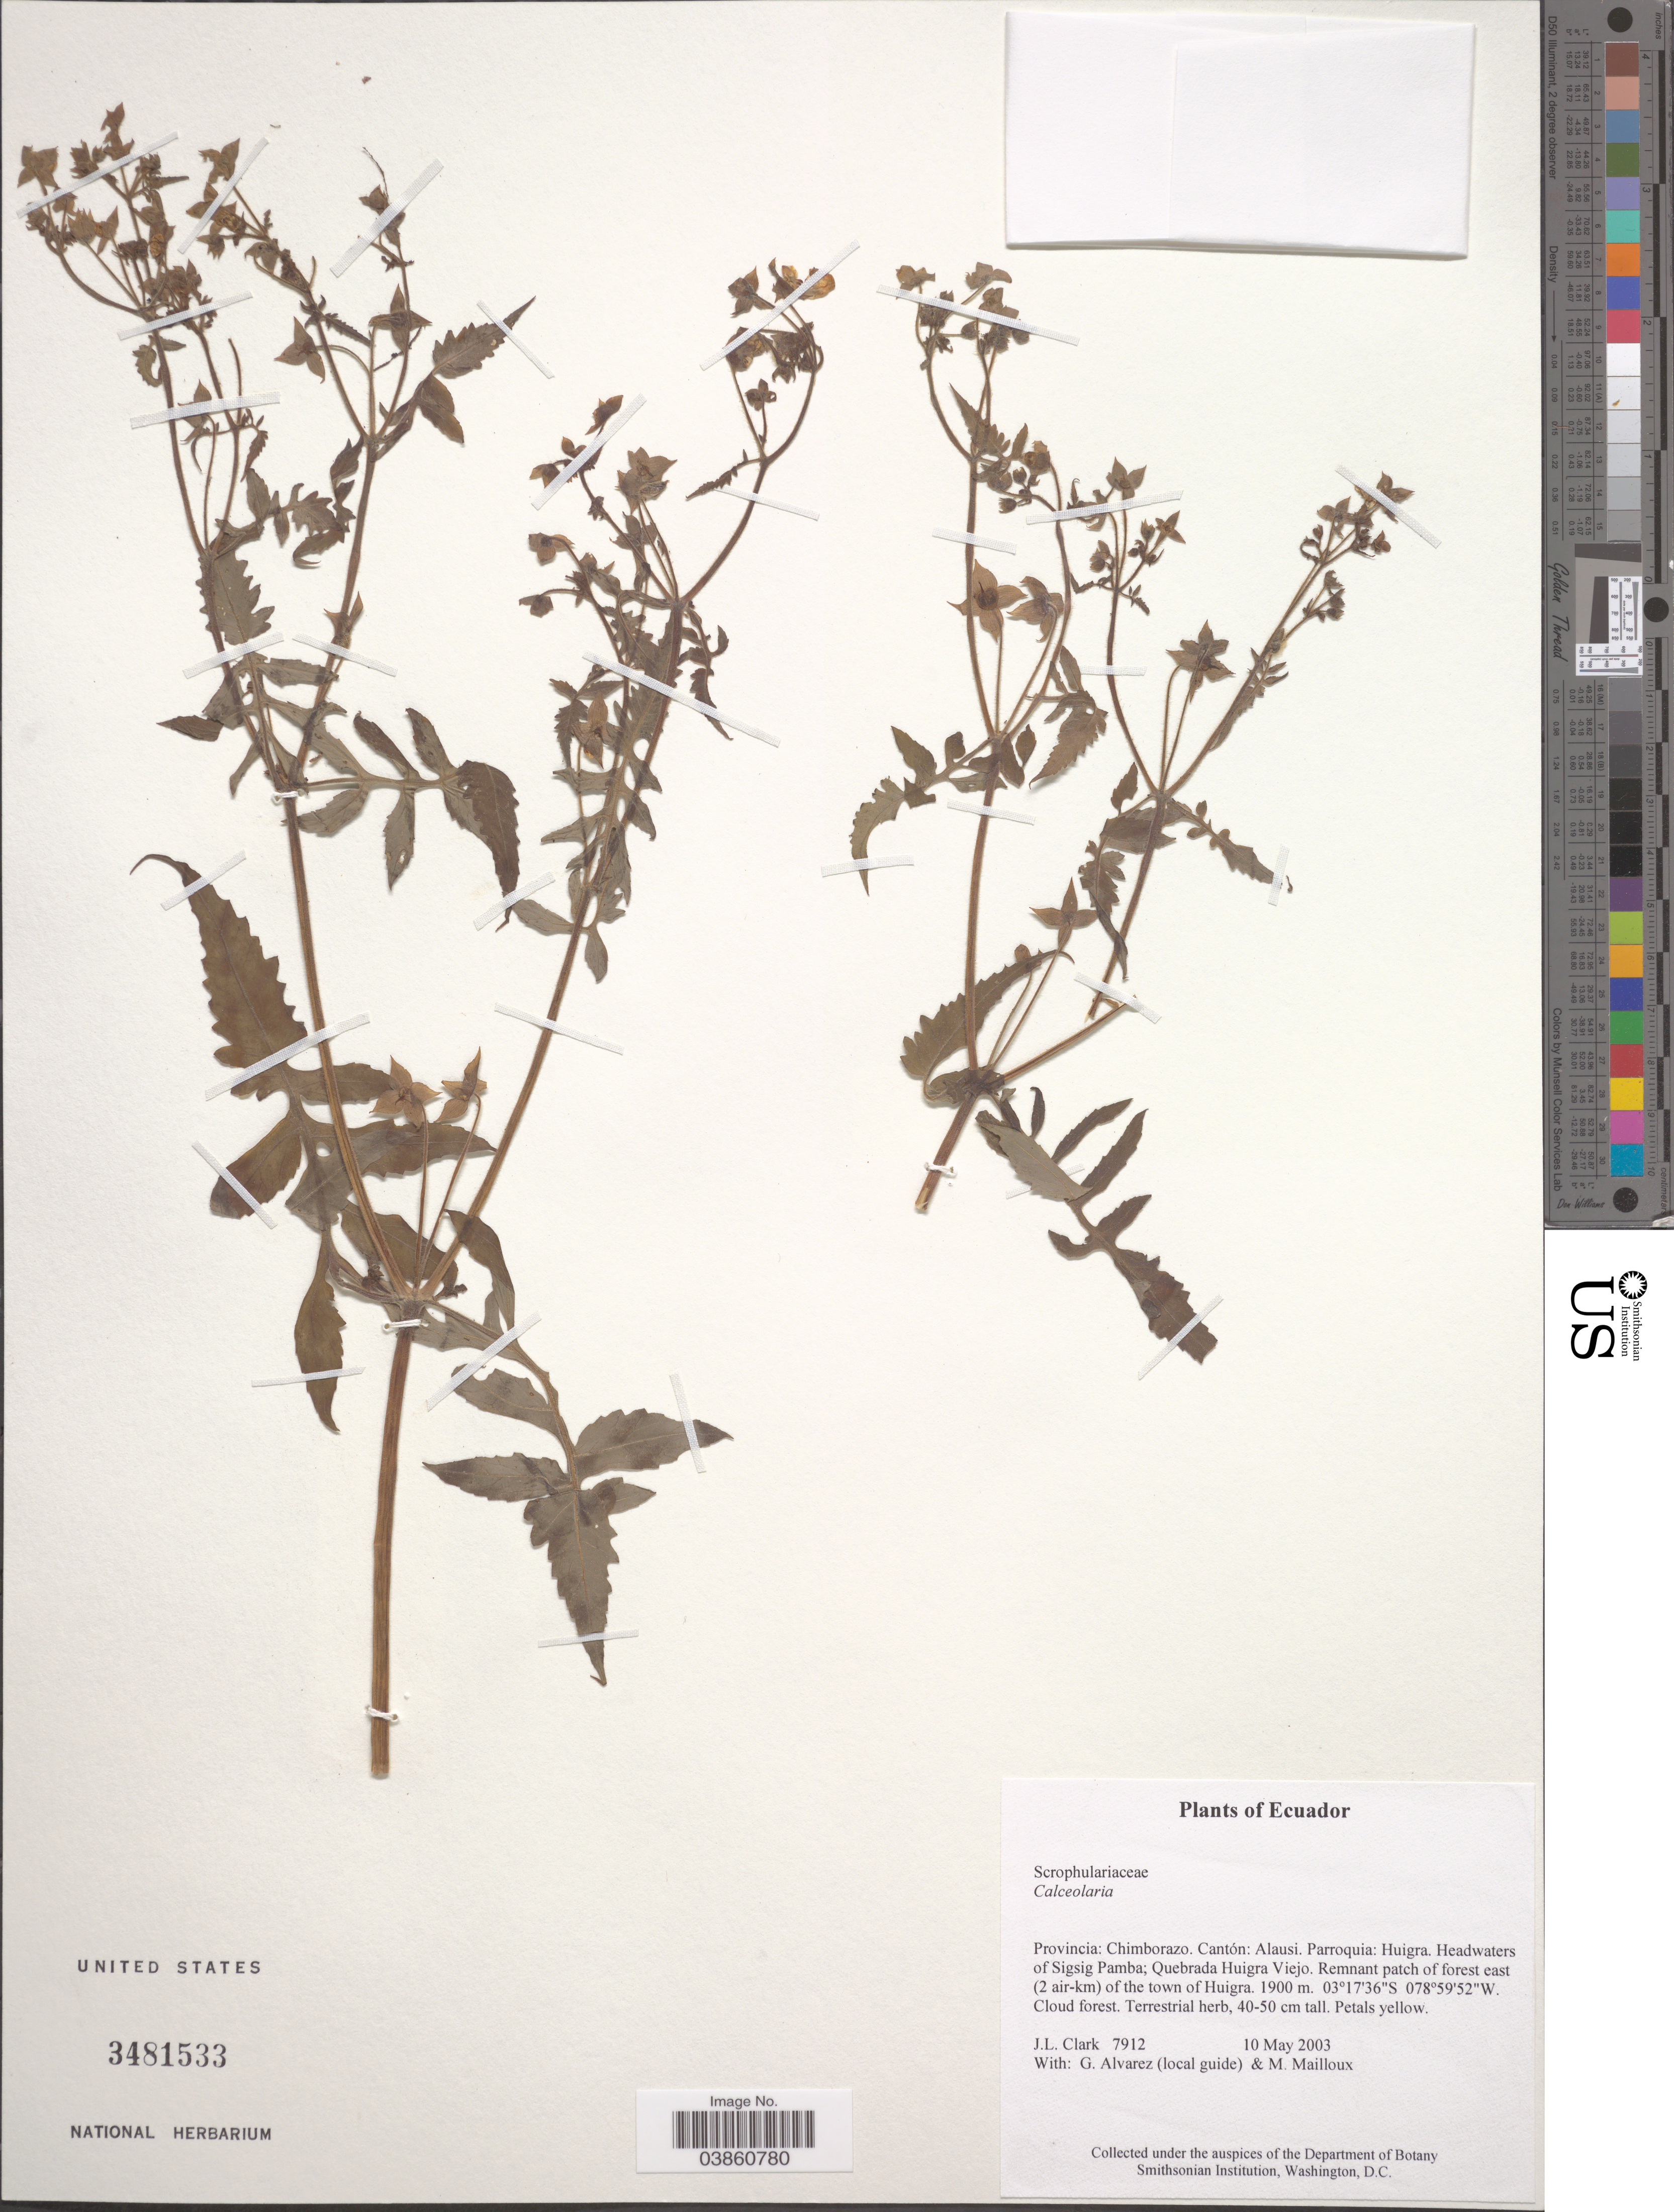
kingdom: Plantae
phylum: Tracheophyta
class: Magnoliopsida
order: Lamiales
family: Calceolariaceae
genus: Calceolaria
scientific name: Calceolaria sp.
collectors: J. L. Clark, G. Alvarez & M. Mailloux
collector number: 7912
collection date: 2003-05-10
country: Ecuador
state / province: Chimborazo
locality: Cantón: Alausi. Parroquia: Huigra. Headwaters of Sigsig Pamba; Quebrada Huigra Viejo. Remnant patch of forest east (2 air-km) of the town of Huigra.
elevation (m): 1900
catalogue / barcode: US 3481533